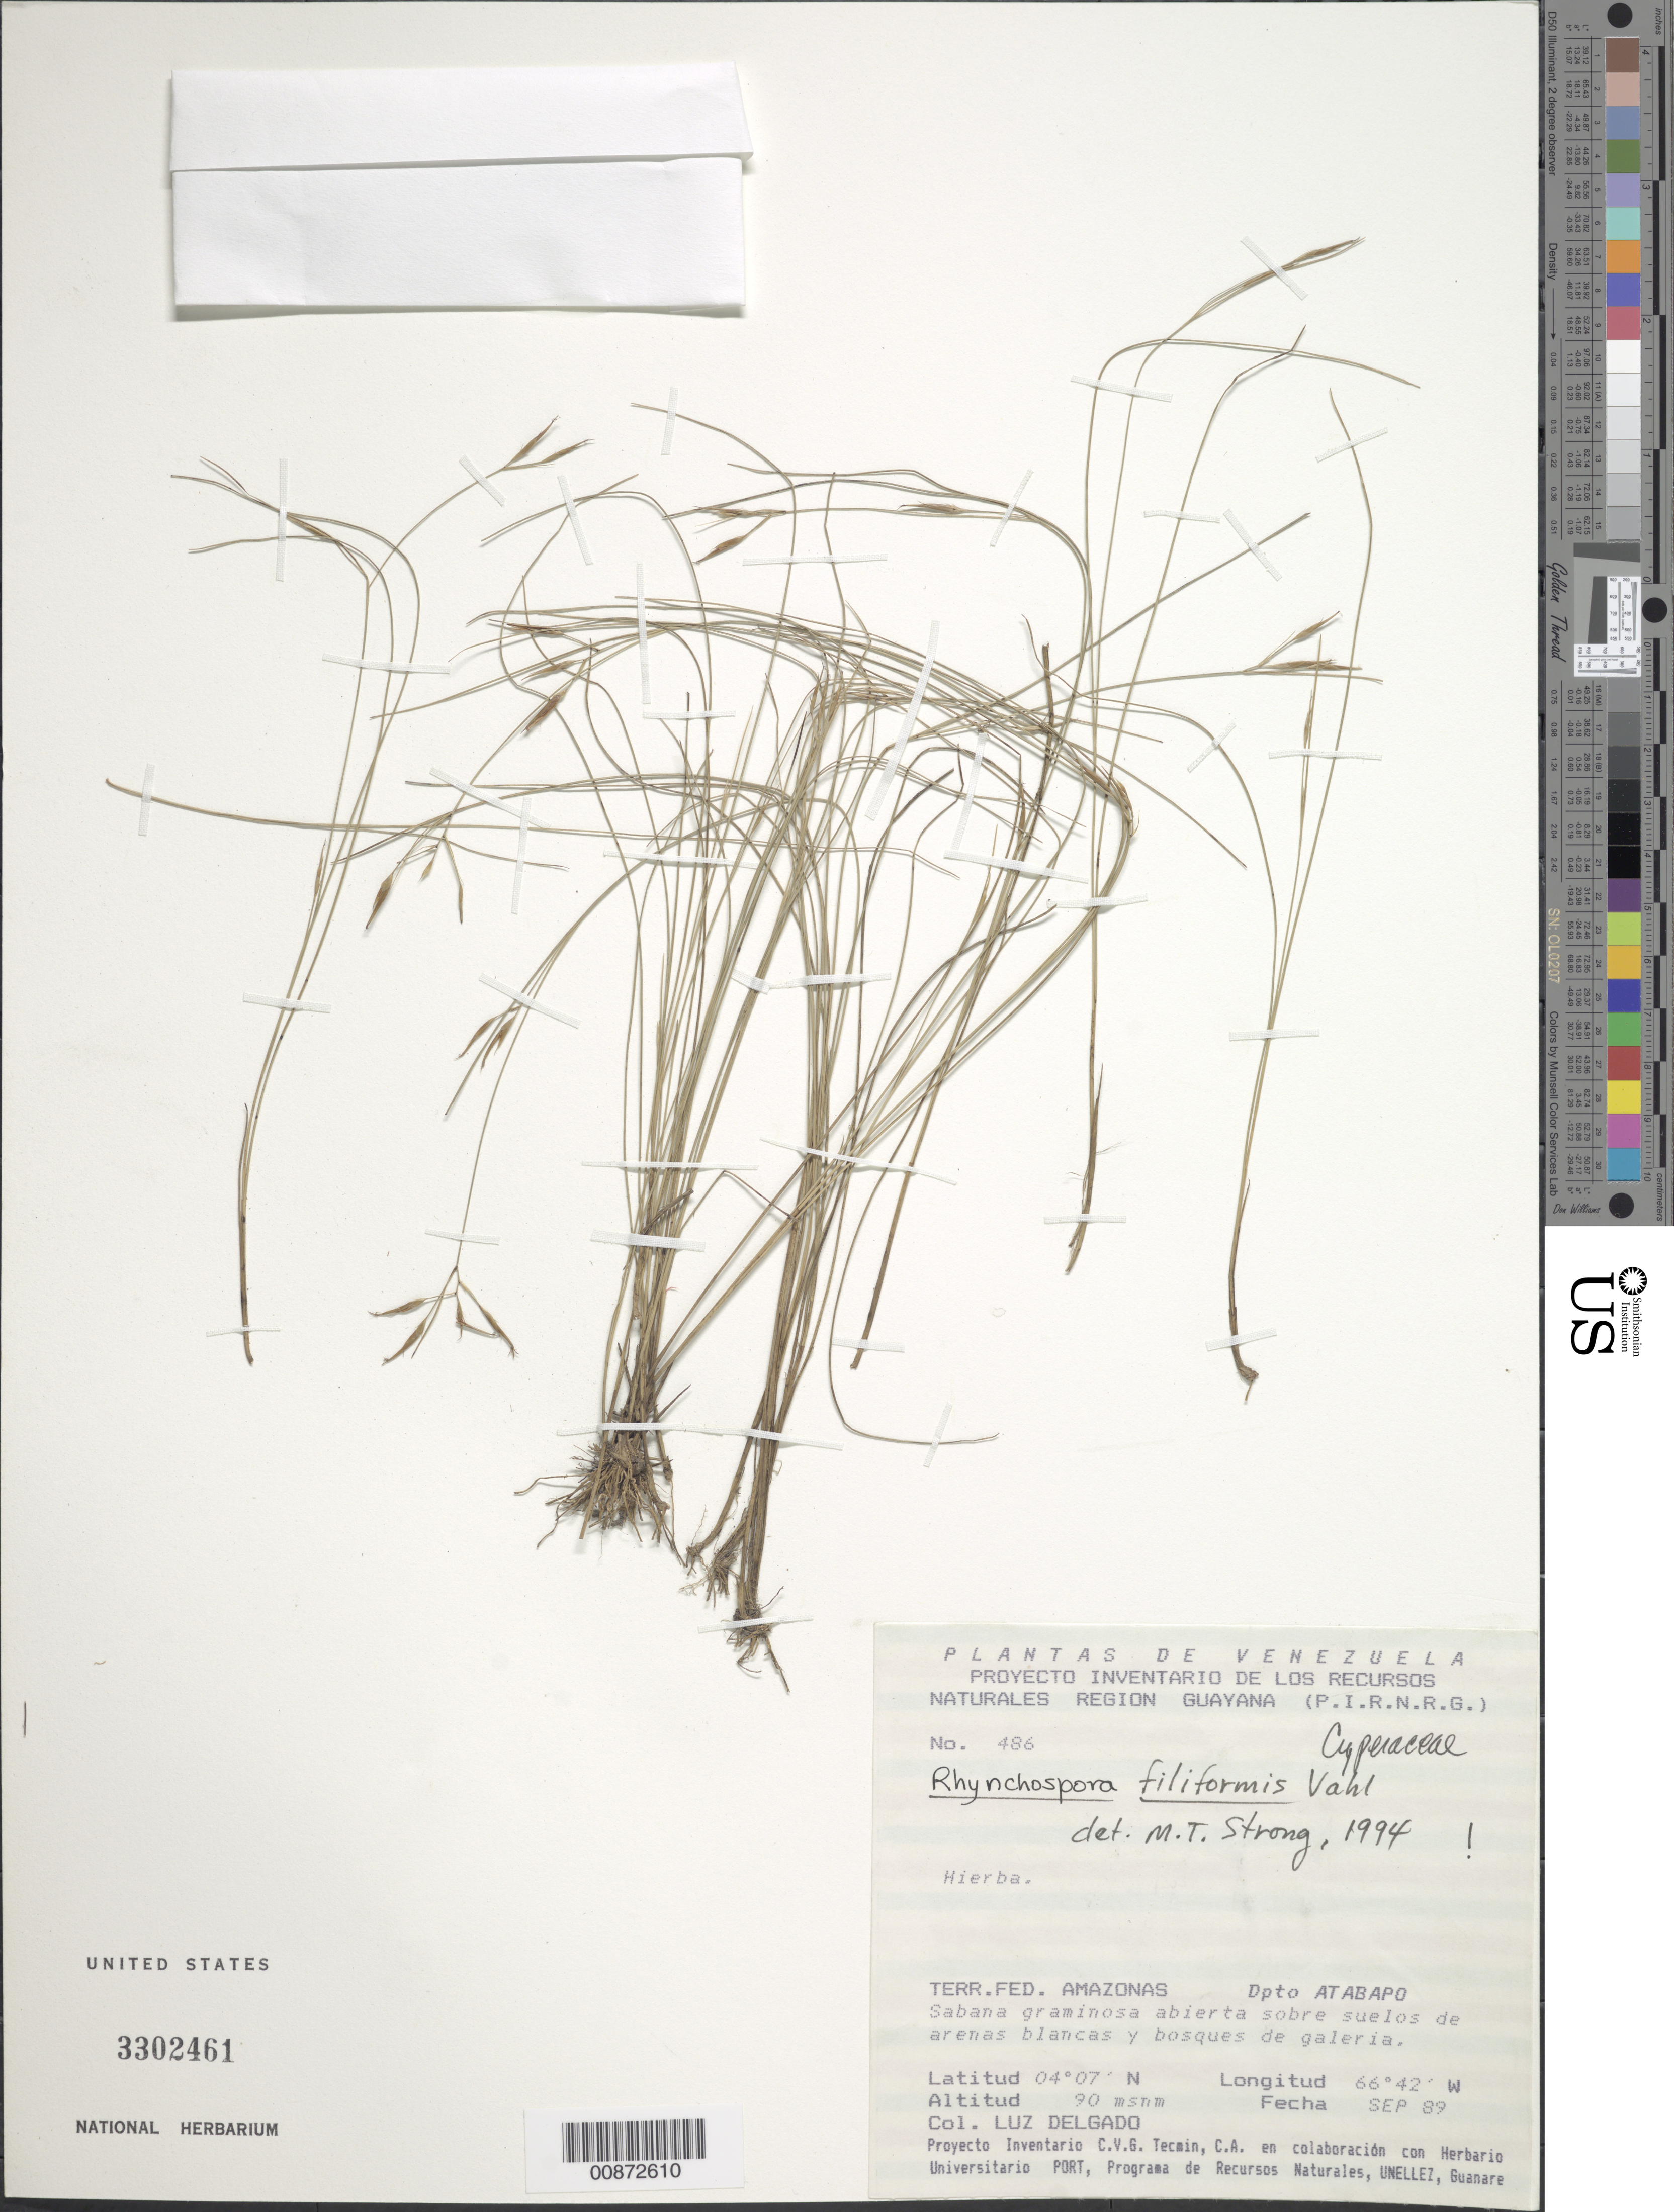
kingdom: Plantae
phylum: Tracheophyta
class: Liliopsida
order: Poales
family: Cyperaceae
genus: Rhynchospora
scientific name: Rhynchospora filiformis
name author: Vahl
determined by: Strong, M. T., (US), Smithsonian Institution - National Museum of Natural History (UNITED STATES)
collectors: L. Delgado V.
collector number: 486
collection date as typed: Sep-89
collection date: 1989-09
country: Venezuela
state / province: Amazonas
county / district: Atabapo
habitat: Sabana graminosa abierta sobre suelos de arenas blancas y bosques de galeria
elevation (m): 90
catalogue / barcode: US 3302461